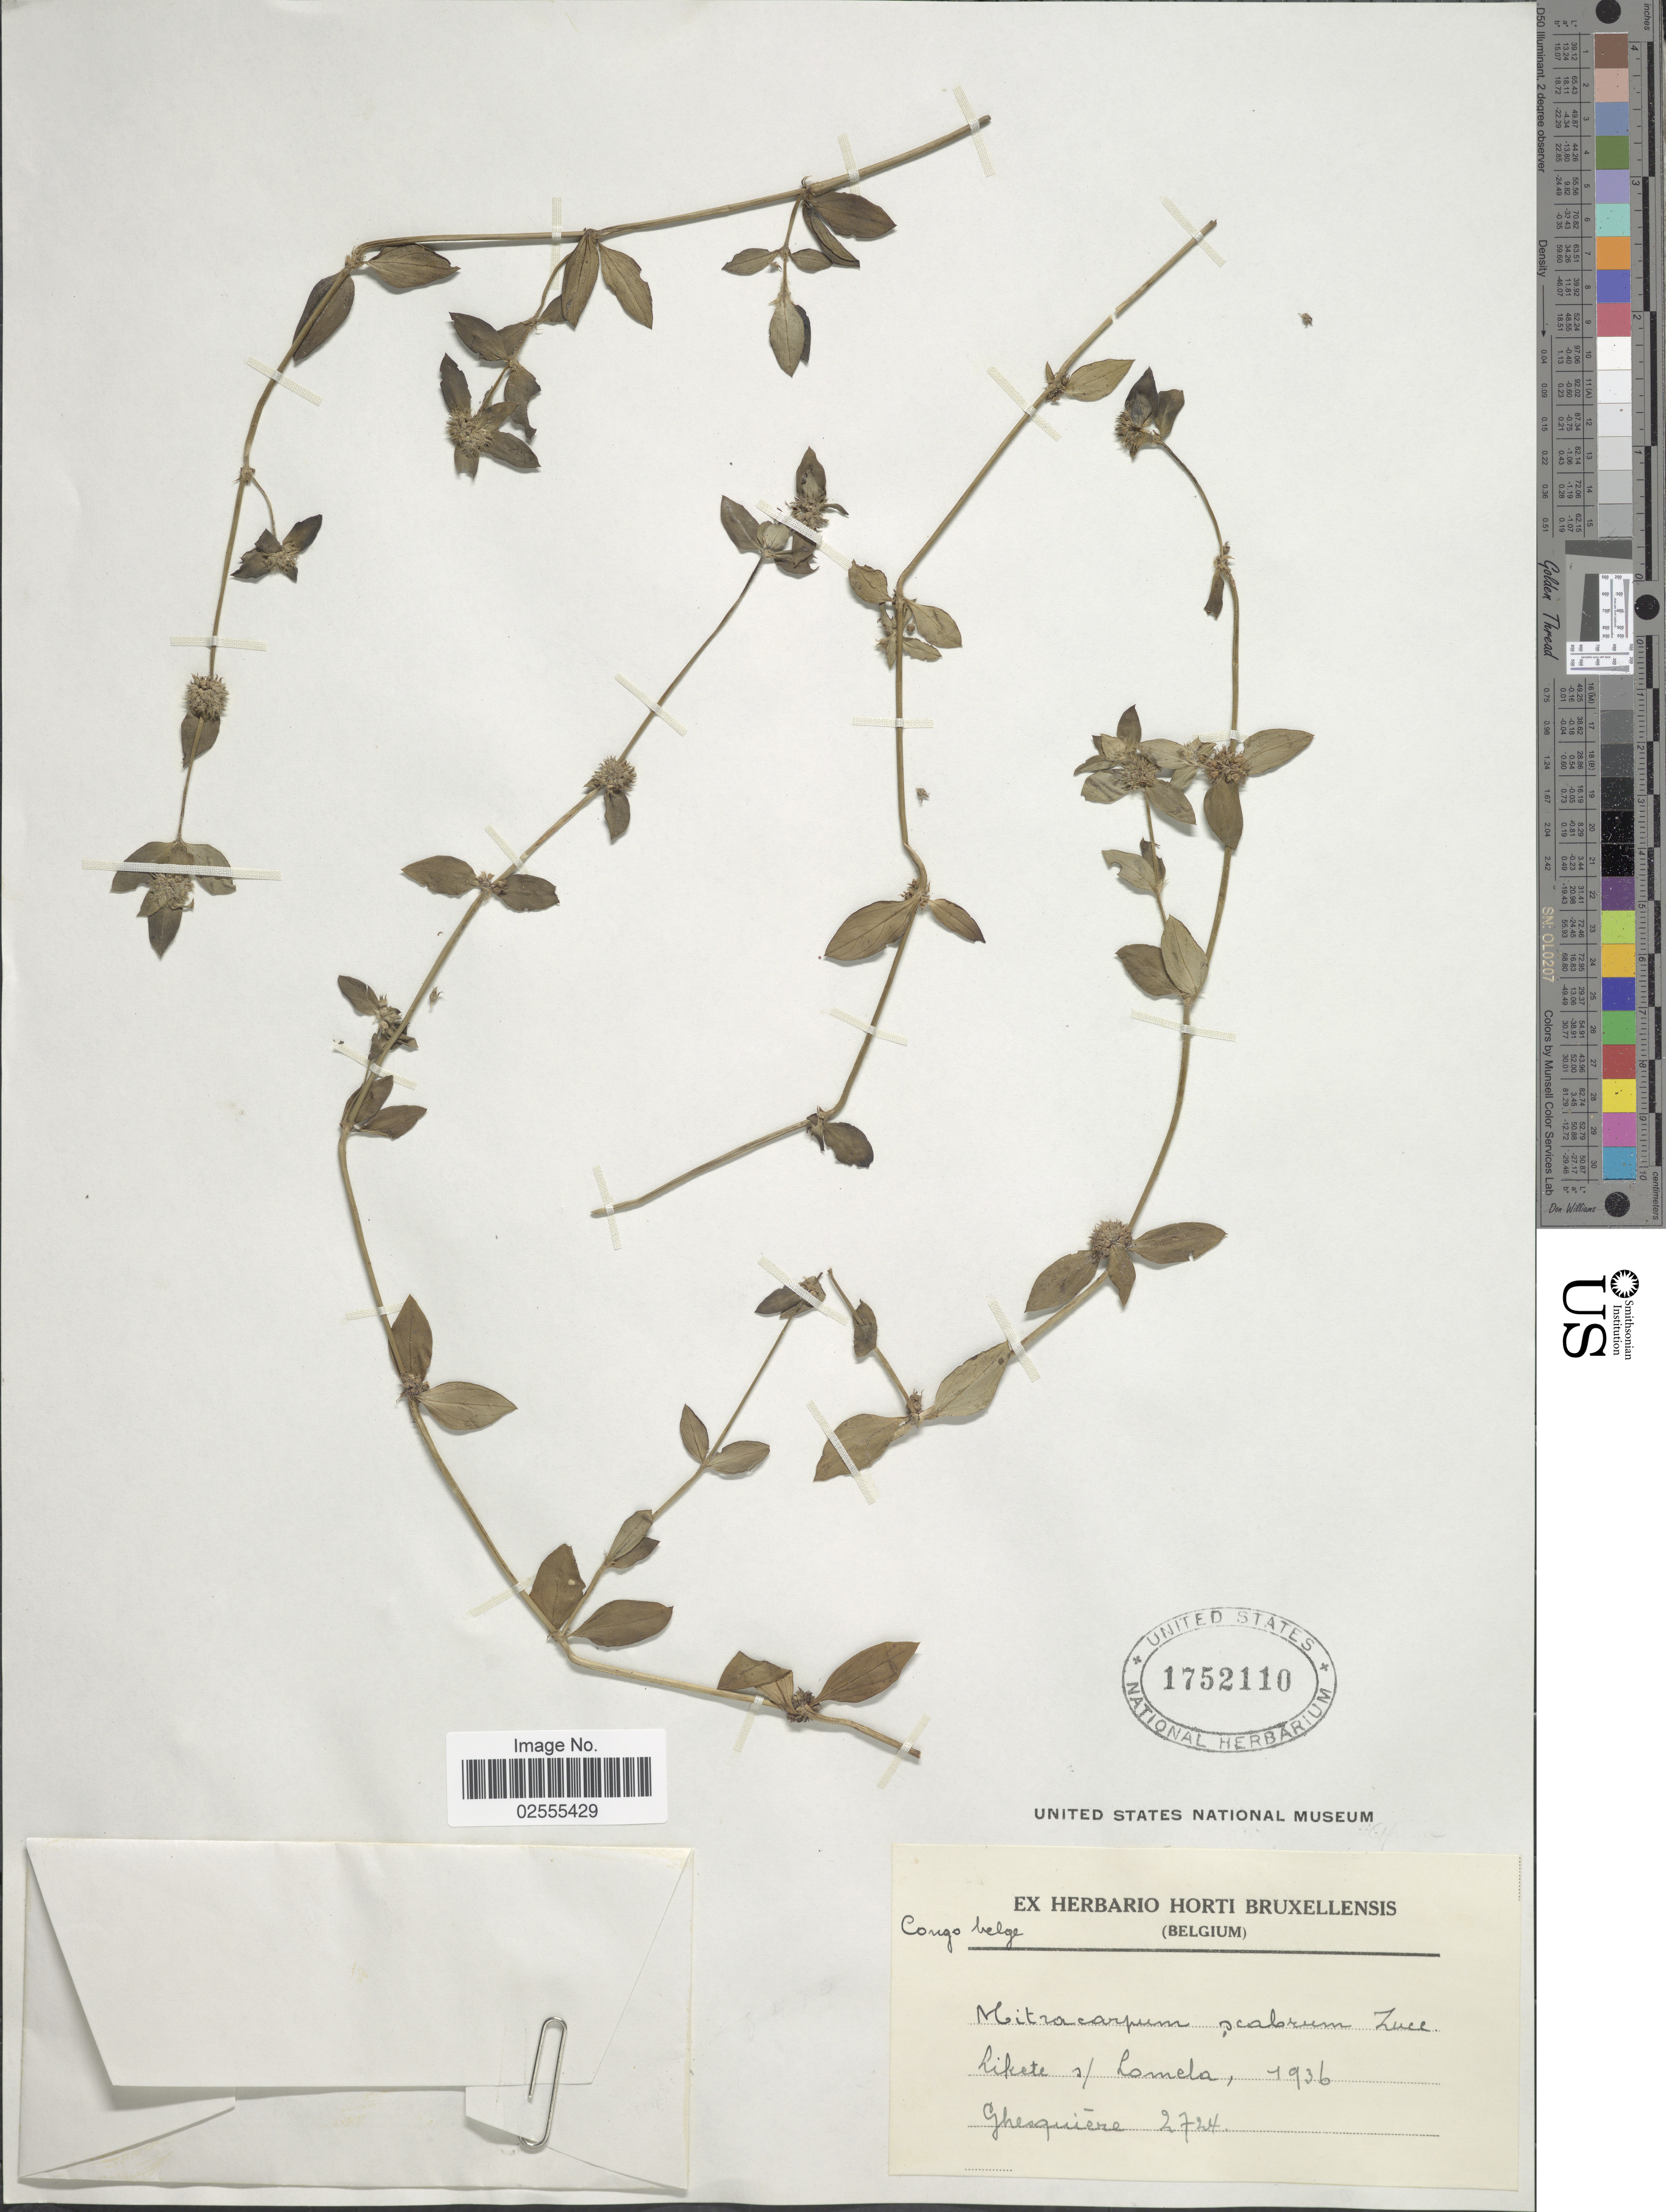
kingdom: Plantae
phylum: Tracheophyta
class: Magnoliopsida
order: Gentianales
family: Rubiaceae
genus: Mitracarpus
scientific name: Mitracarpus villosus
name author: (Sw.) DC.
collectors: Ghesquière.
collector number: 2724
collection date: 1936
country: Congo, Democratic Republic of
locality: Congo Belge. Likete s/ Lomela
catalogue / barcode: US 1752110